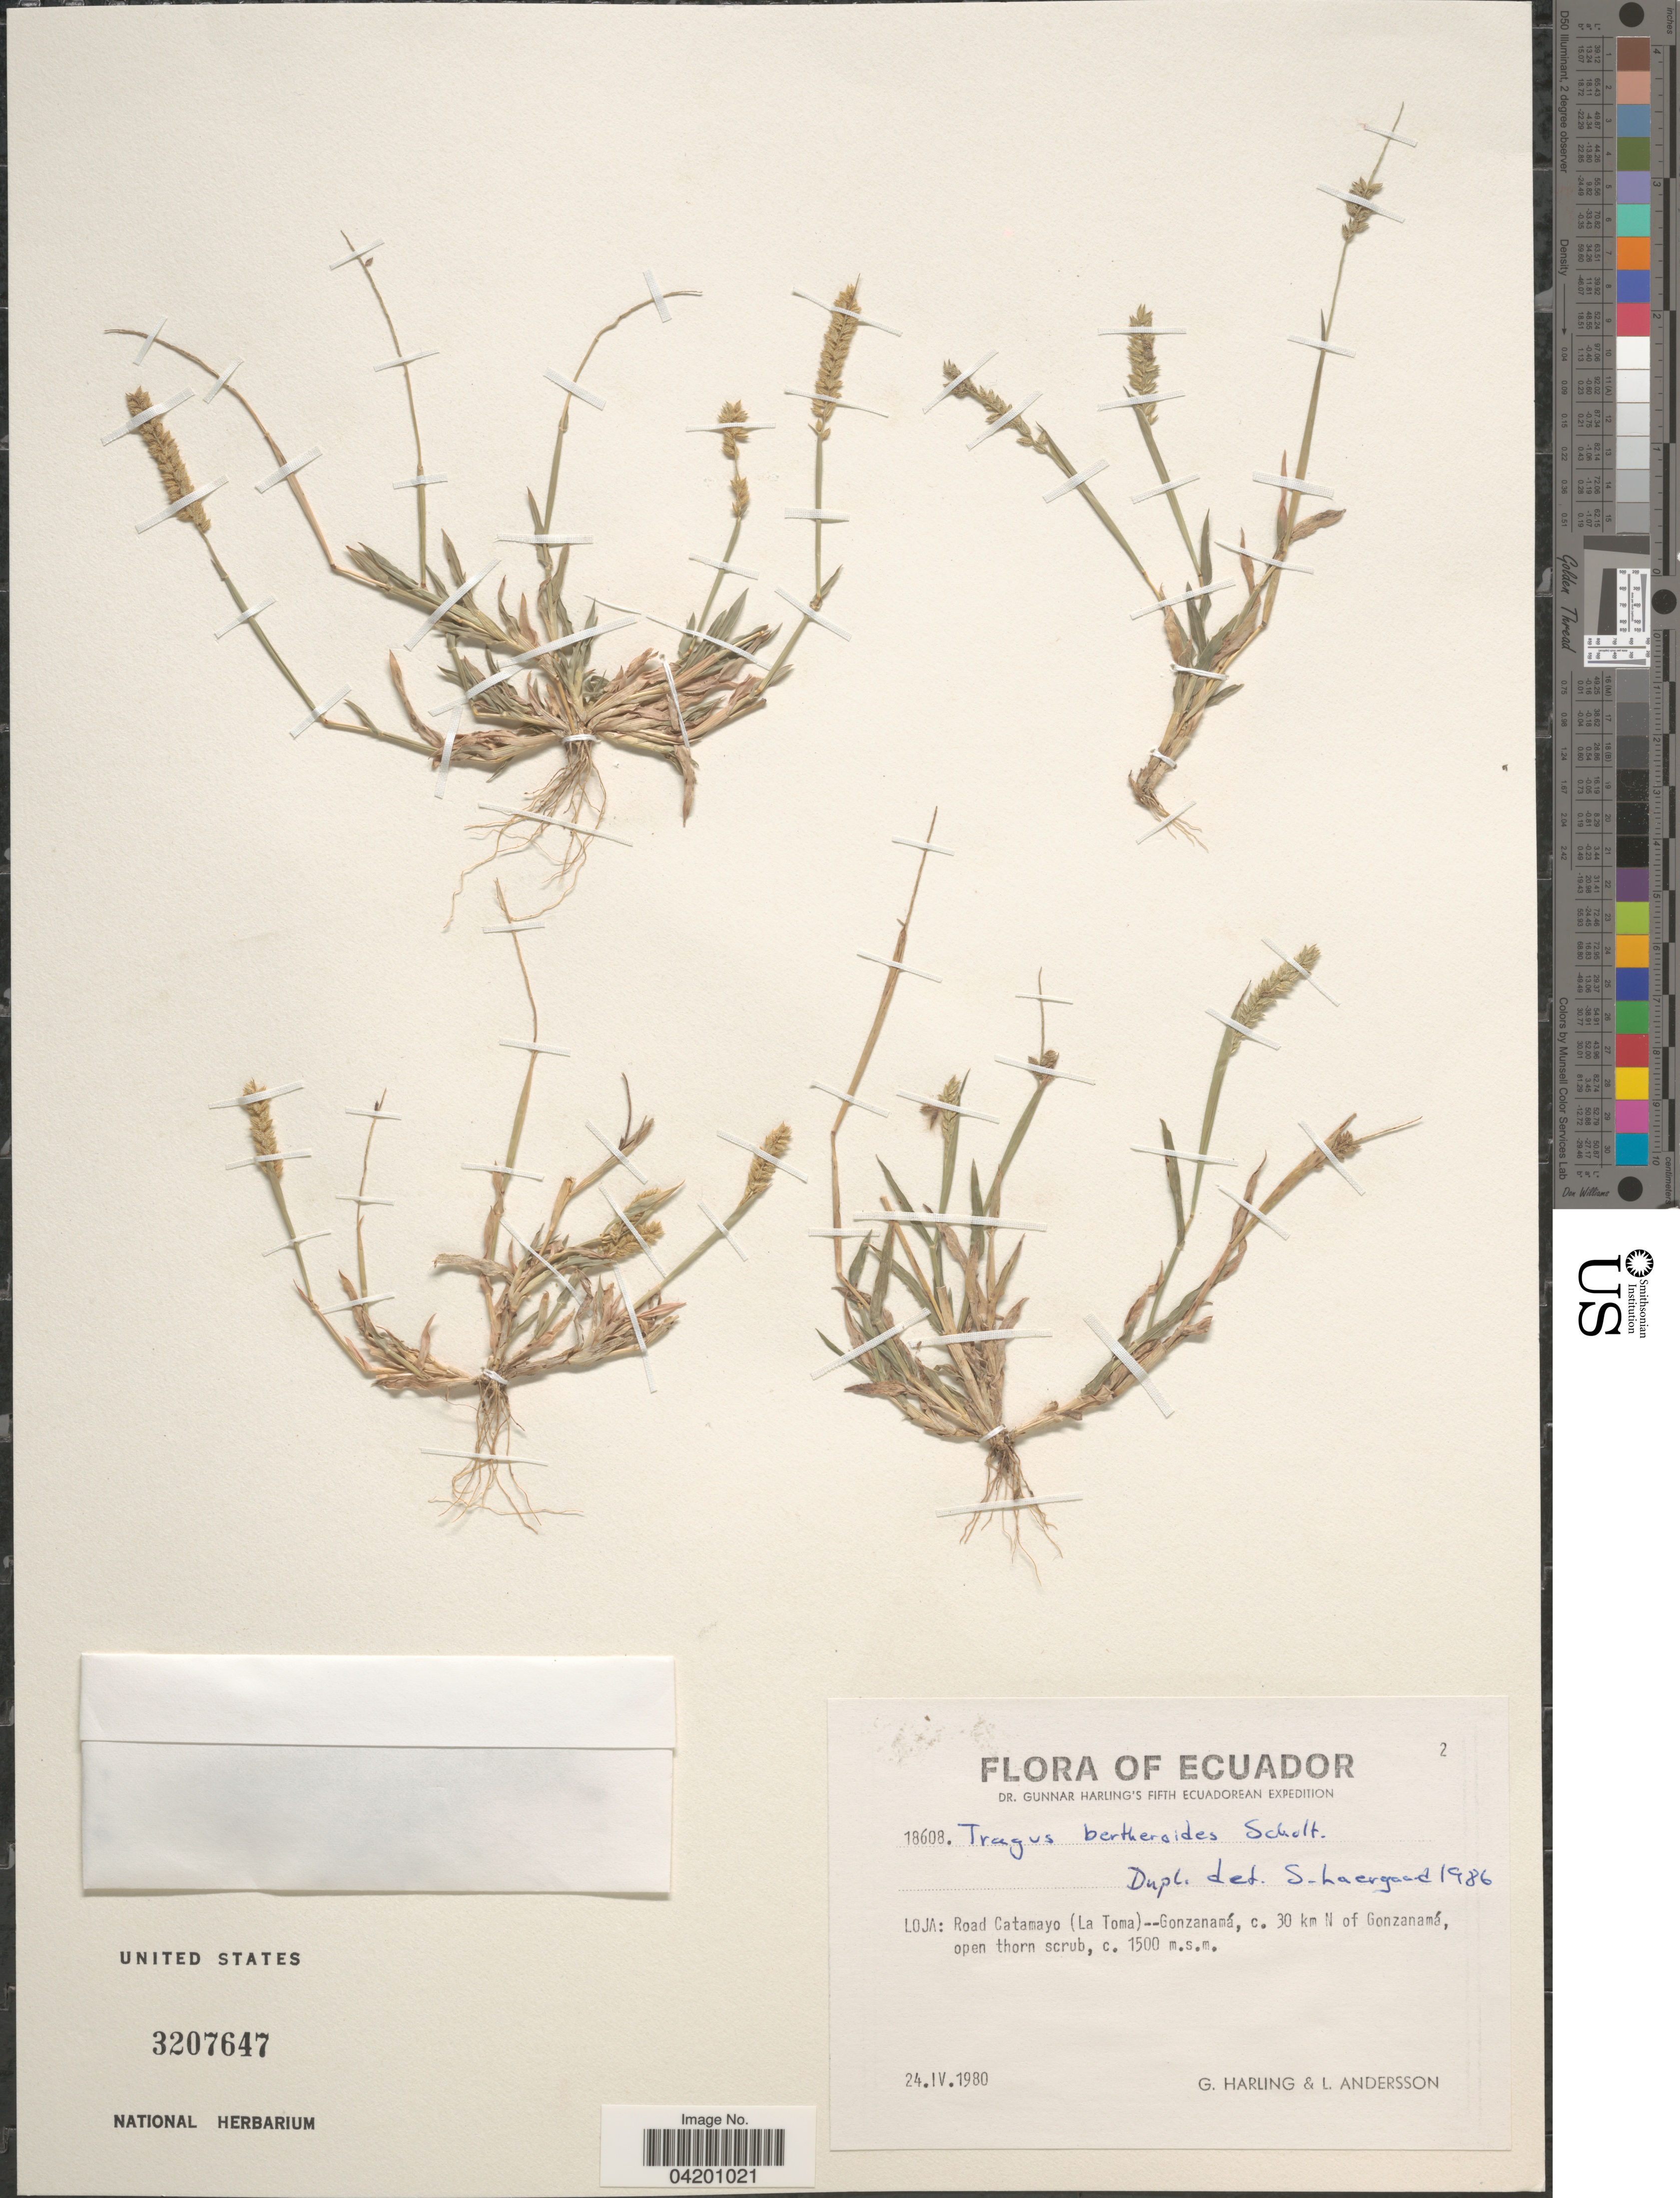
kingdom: Plantae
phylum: Tracheophyta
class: Liliopsida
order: Poales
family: Poaceae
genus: Tragus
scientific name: Tragus berteronianus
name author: Schult.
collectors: G. Harling & L. Andersson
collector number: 18608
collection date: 1980-04-24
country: Ecuador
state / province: Loja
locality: Dr. Gunnar Harling's Fifth Ecuadorean Expedition. Road Catamayo (La Toma)--Gonzanamá, c. 30 km N of Gonzanamá.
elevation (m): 1500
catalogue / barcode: US 3207647